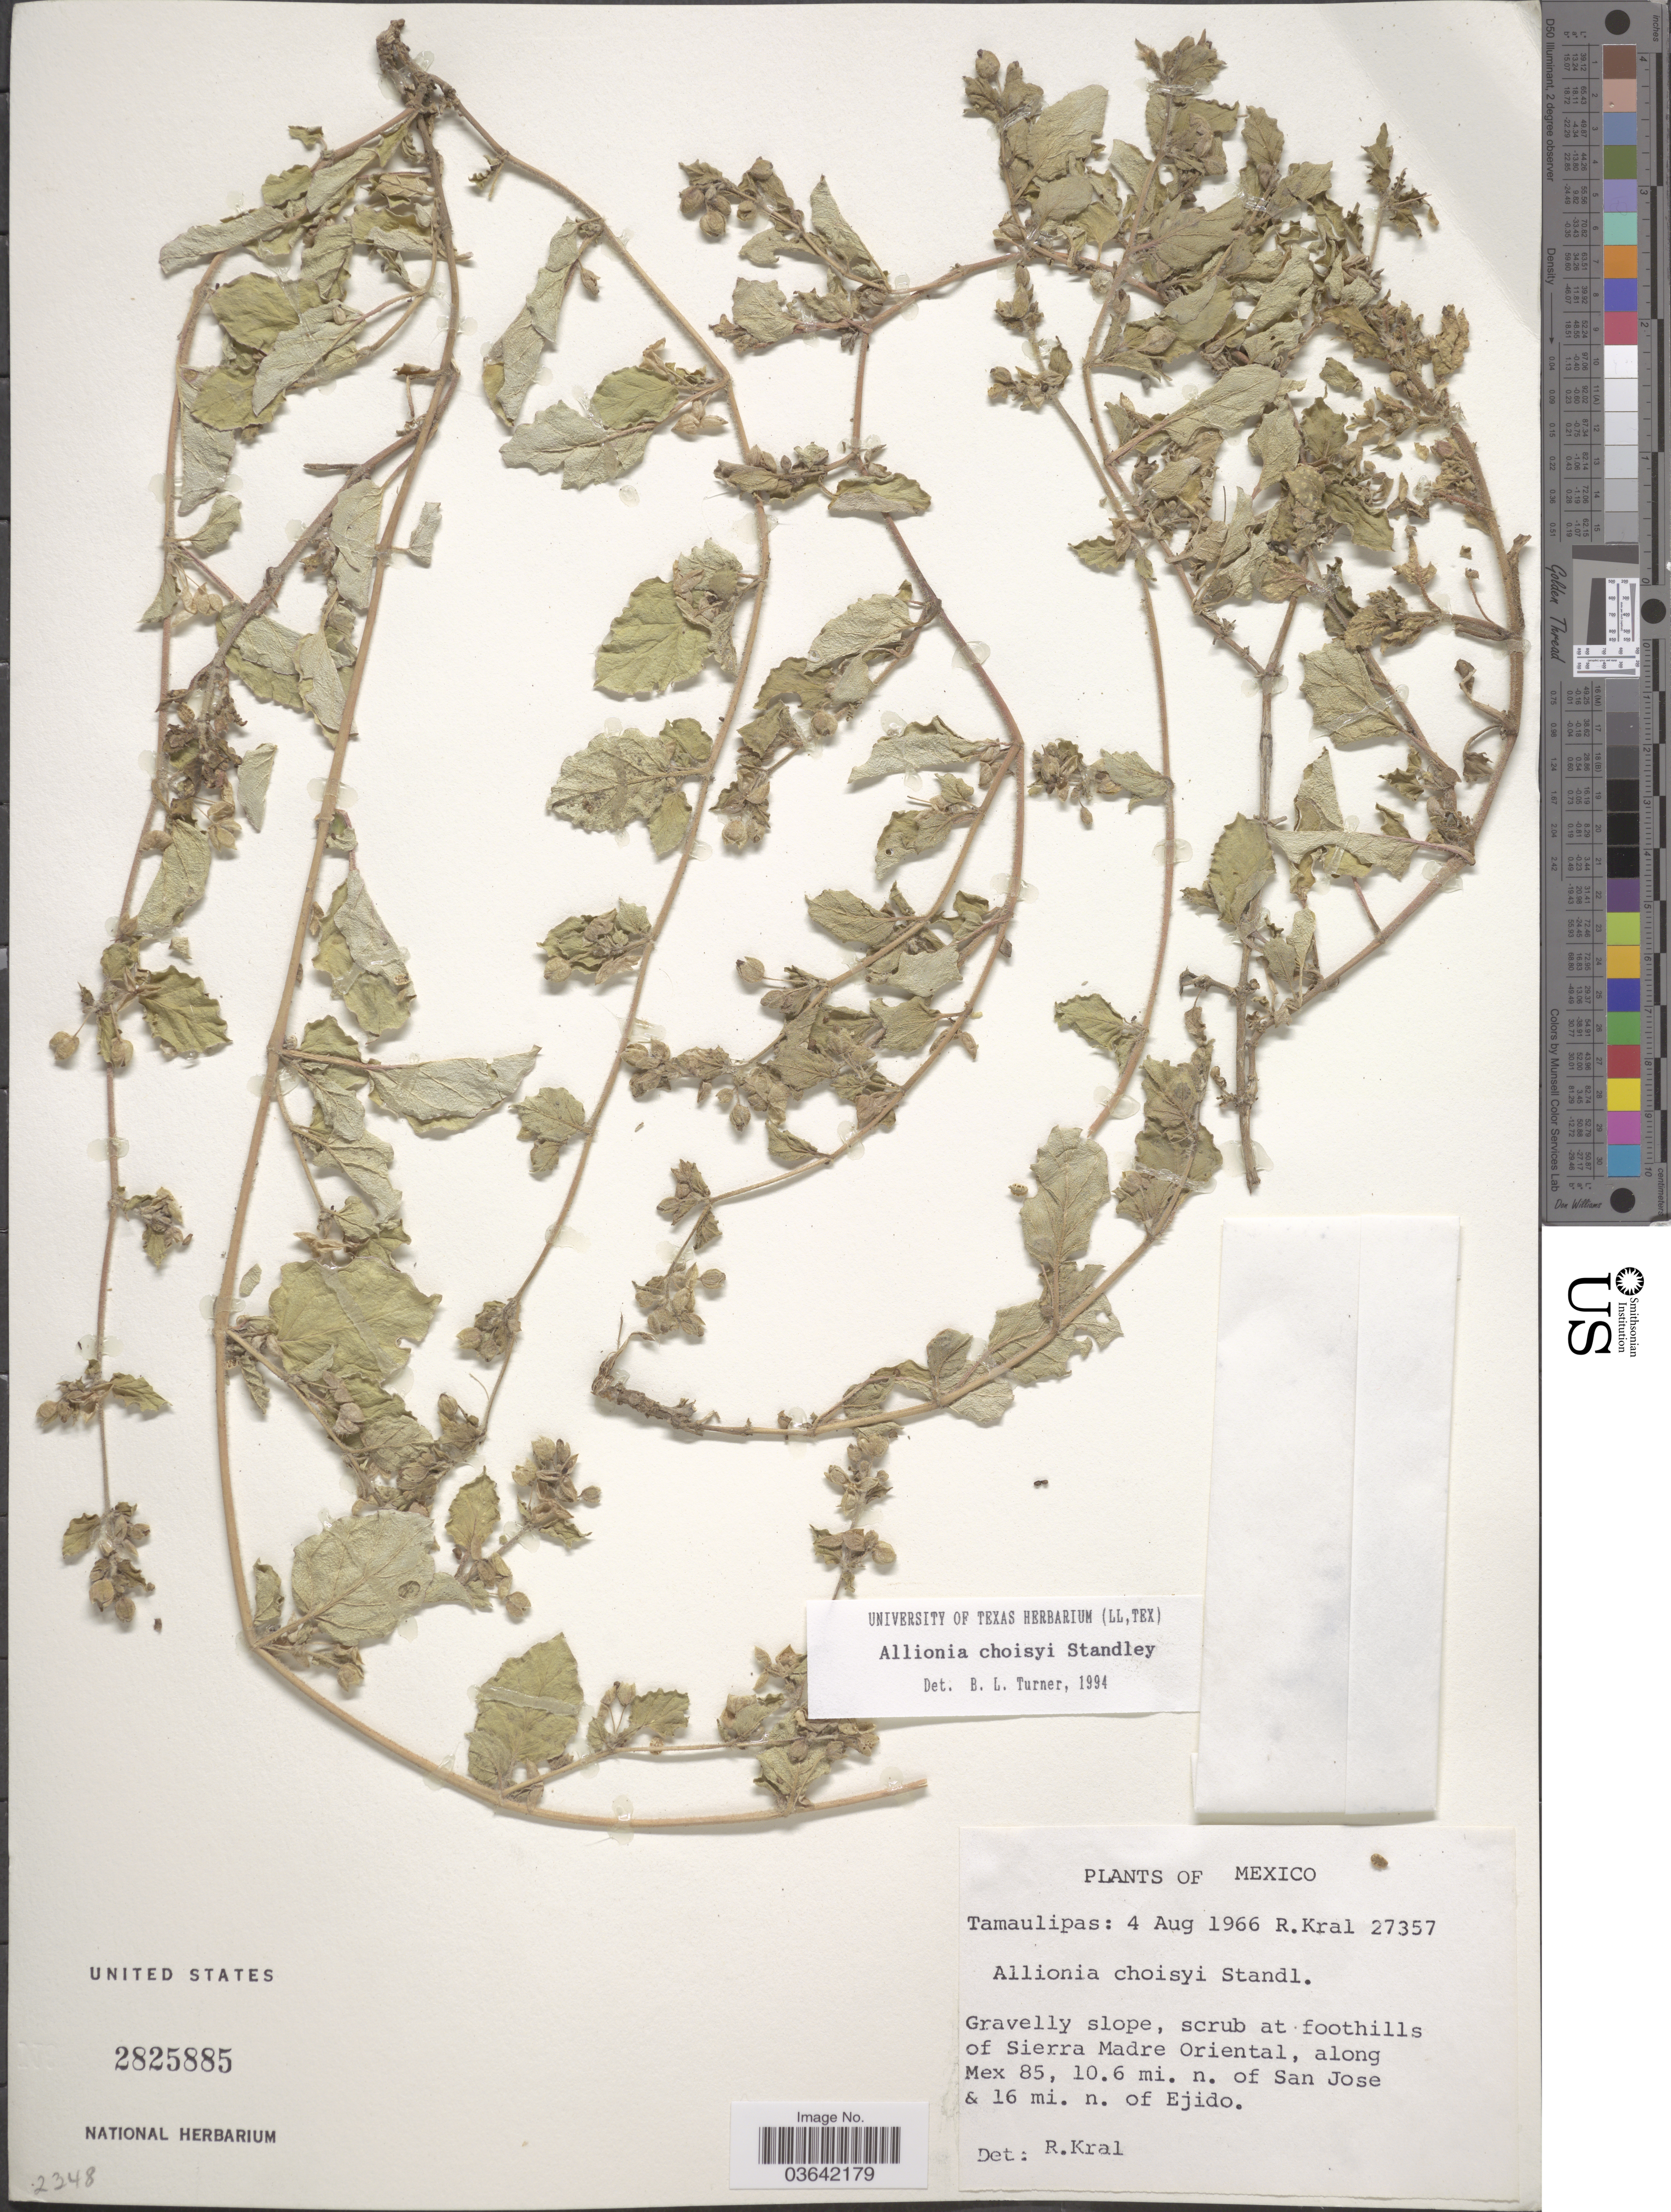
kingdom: Plantae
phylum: Tracheophyta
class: Magnoliopsida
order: Caryophyllales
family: Nyctaginaceae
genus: Allionia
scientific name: Allionia choisyi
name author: Standl.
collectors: R. Kral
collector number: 27357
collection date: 1966-08-04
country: Mexico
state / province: Tamaulipas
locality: Gravelly slope, scrub at foothills of Sierra Madre Oriental, along Mex 85, 10.6 mi. n. of San Jose & 16 mi. n. of Ejido.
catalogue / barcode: US 2825885